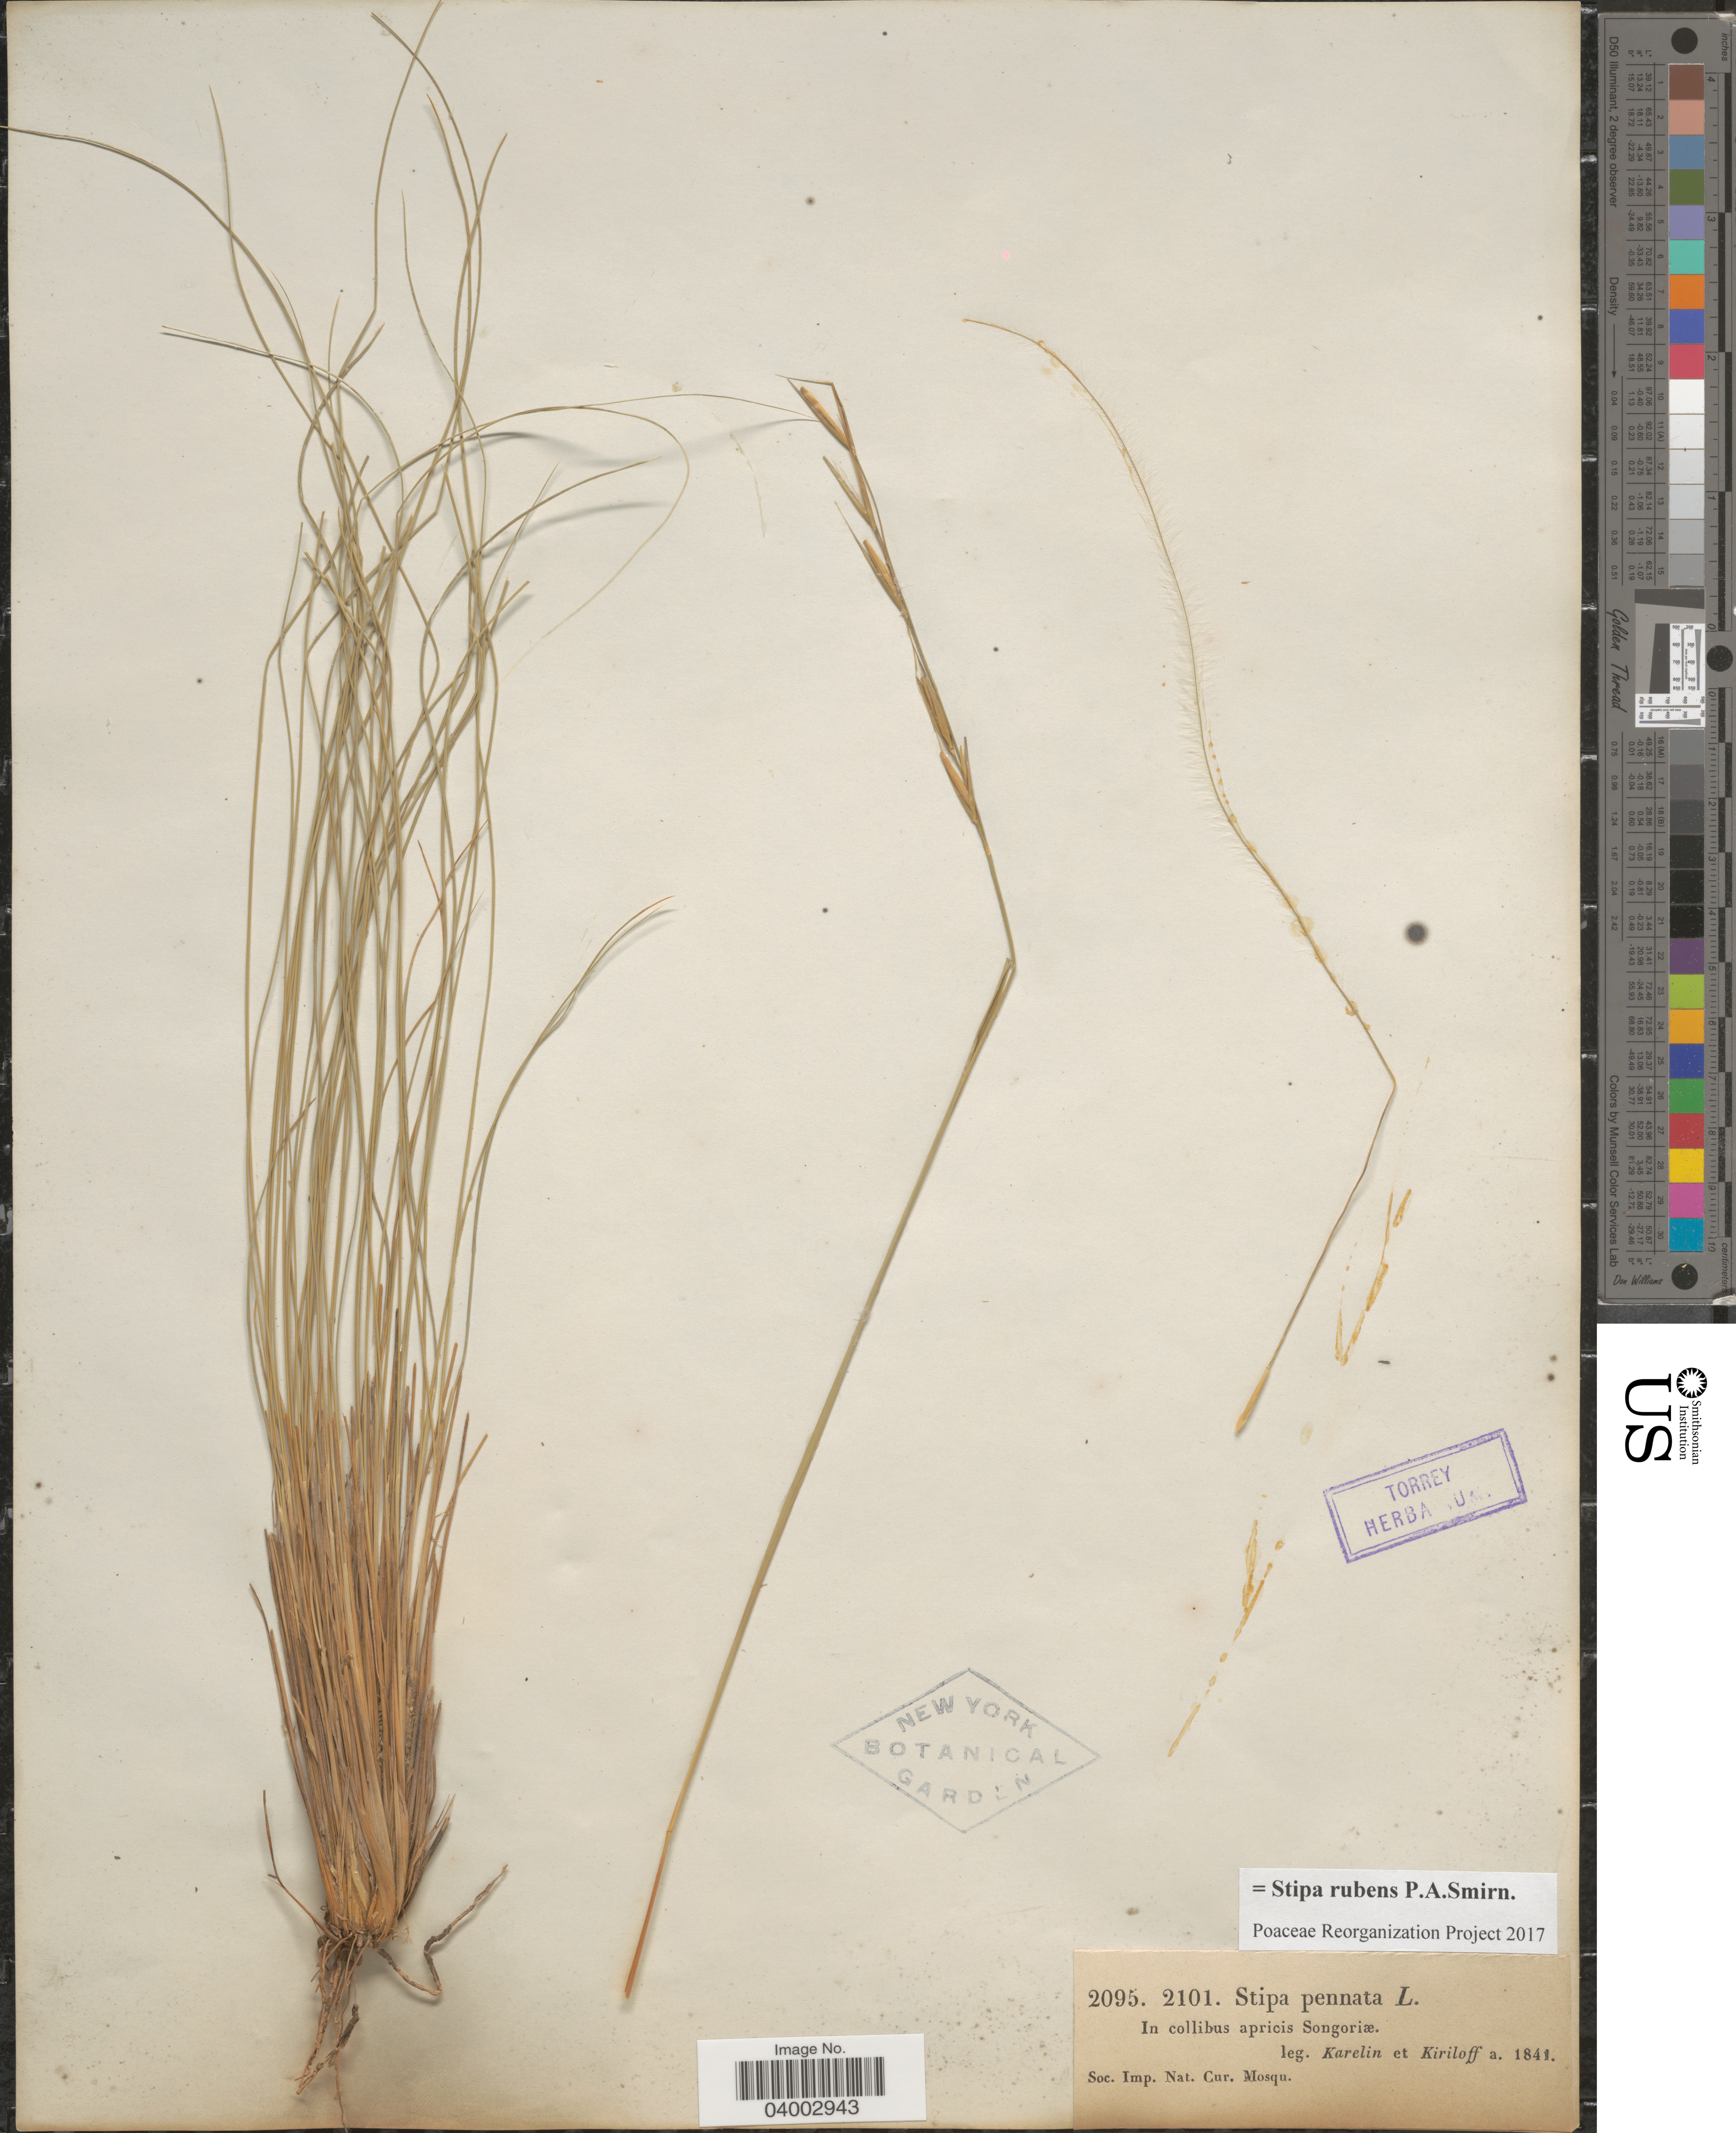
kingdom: Plantae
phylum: Tracheophyta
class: Liliopsida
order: Poales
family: Poaceae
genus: Stipa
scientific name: Stipa rubens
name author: P.A. Smirn.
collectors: Karelin & Kiriloff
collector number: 2095/2101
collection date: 1841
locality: In collibus apricis Songoriæ.